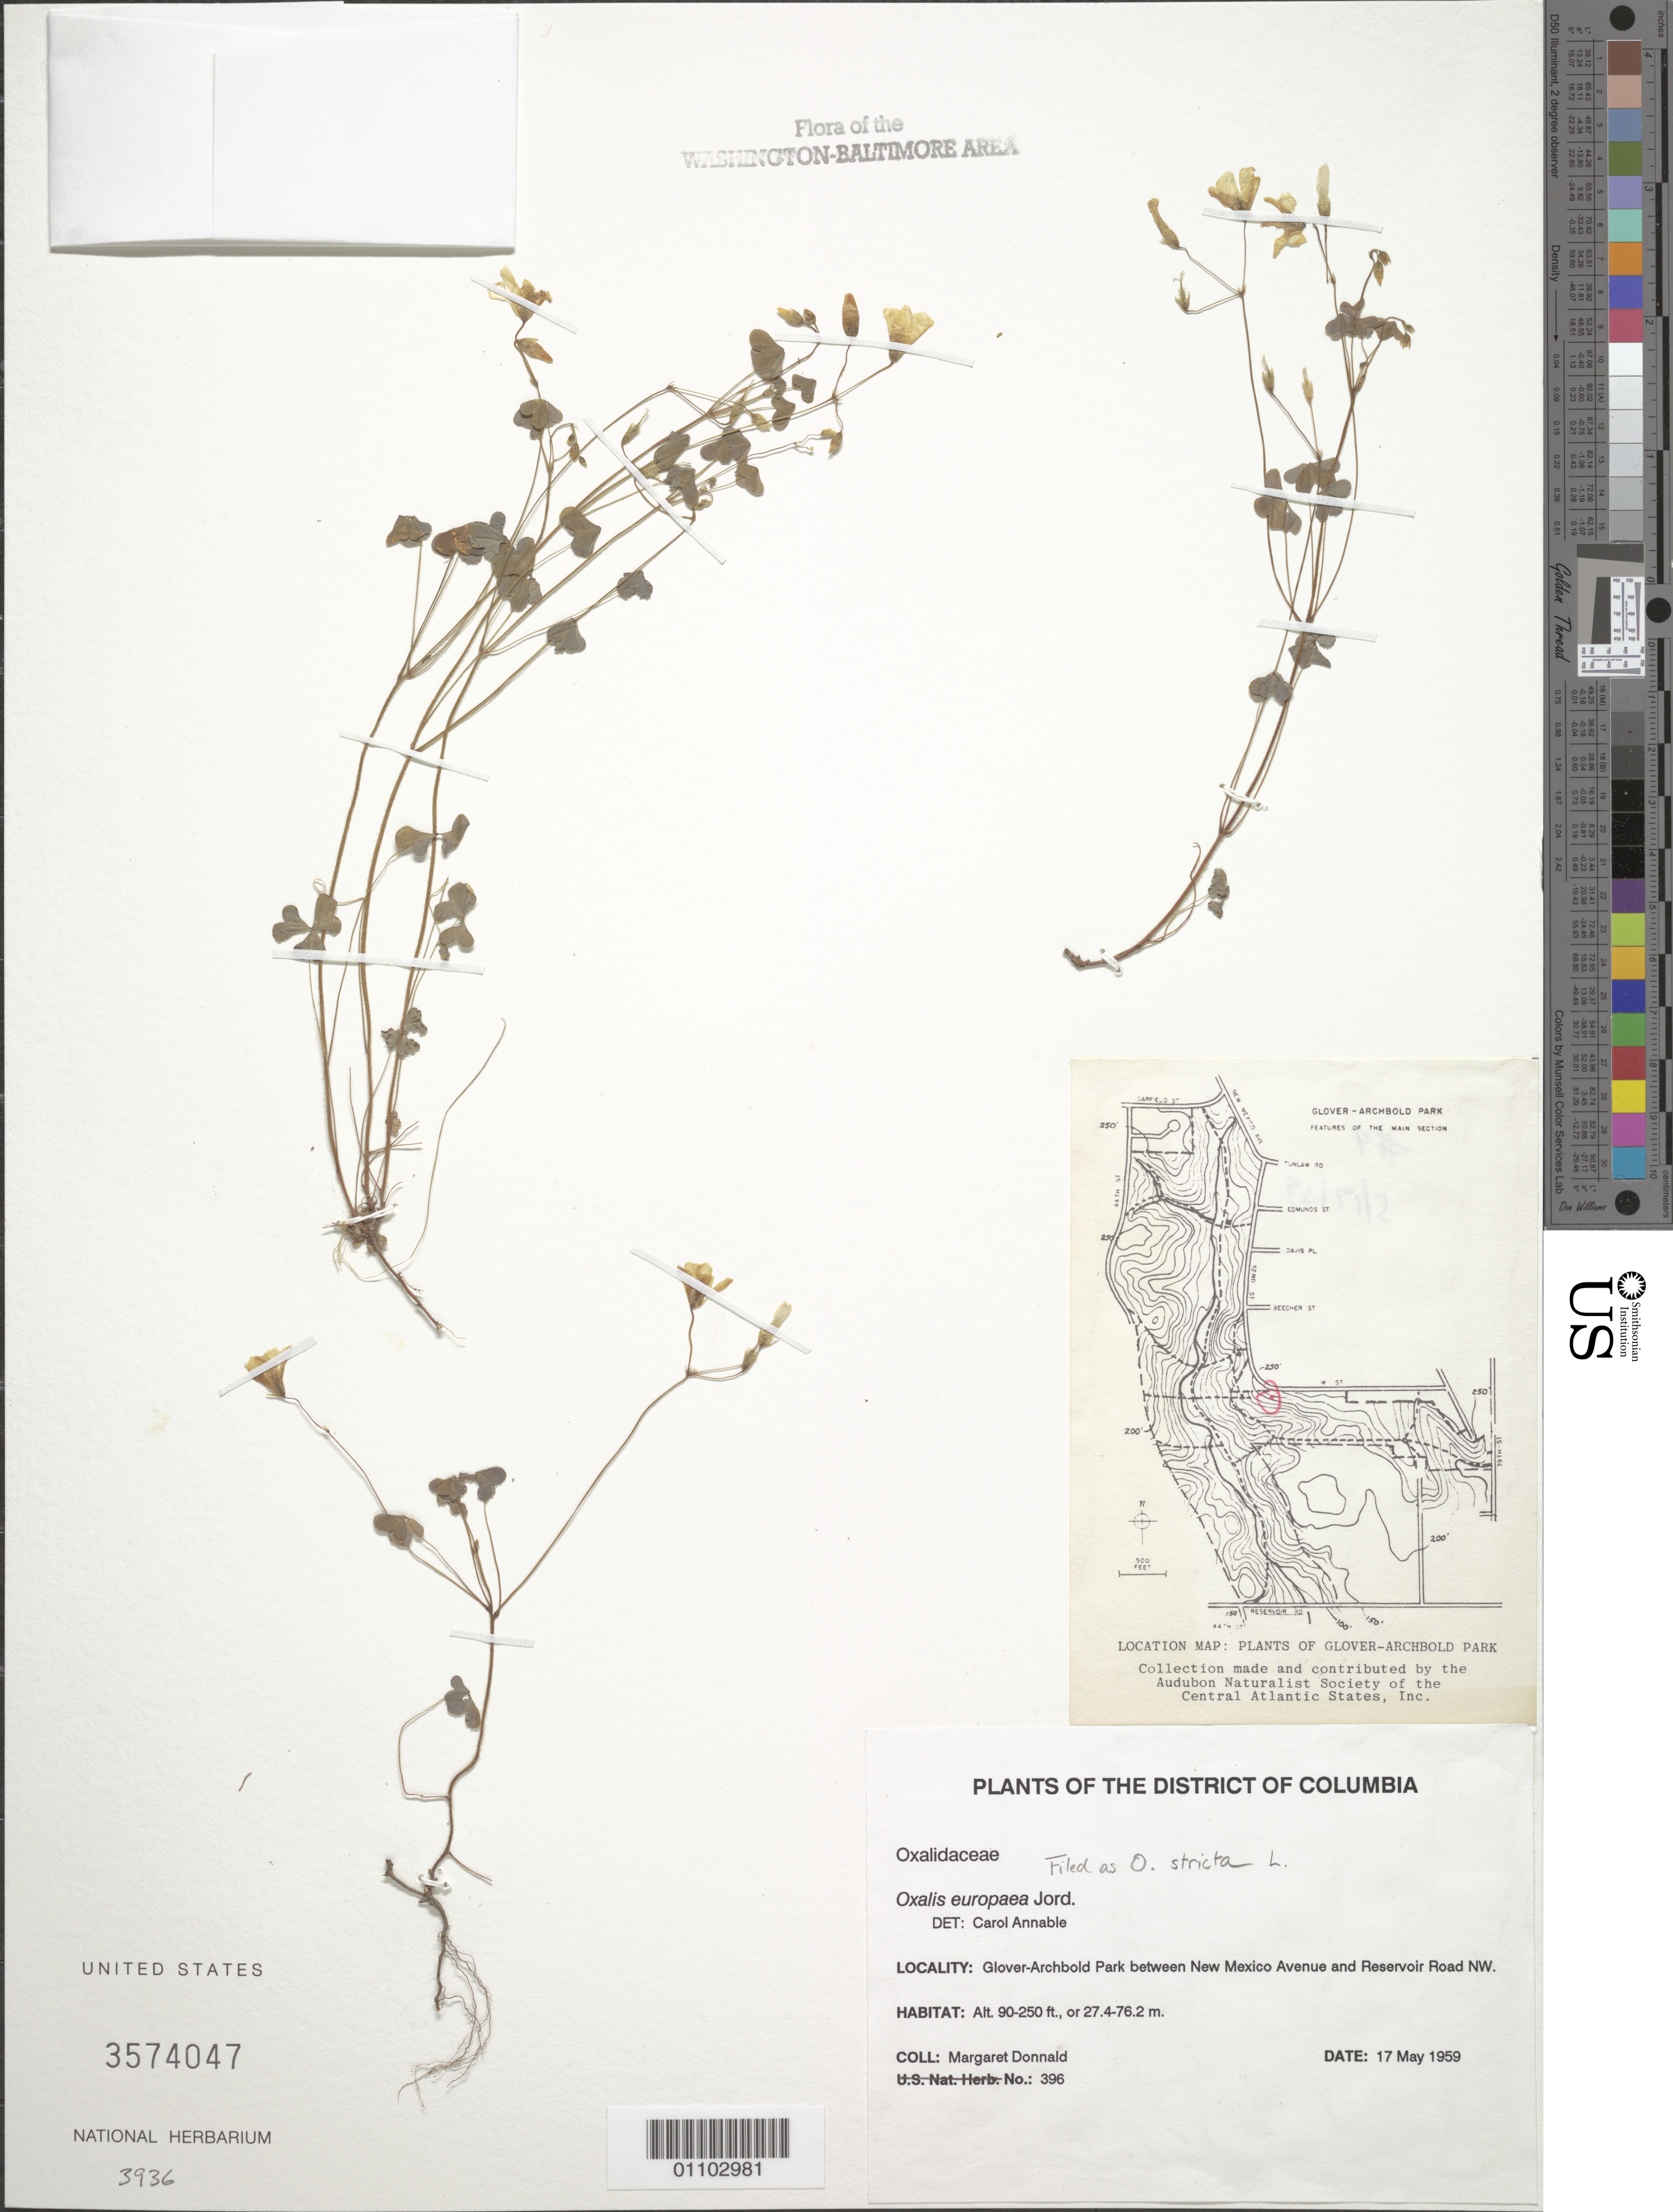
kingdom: Plantae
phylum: Tracheophyta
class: Magnoliopsida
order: Oxalidales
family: Oxalidaceae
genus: Oxalis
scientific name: Oxalis stricta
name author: L.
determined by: Annable, C. R.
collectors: M. Donnald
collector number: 396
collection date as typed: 17 May 1959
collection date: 1959-05-17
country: United States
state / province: District of Columbia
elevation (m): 27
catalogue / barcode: US 3574047